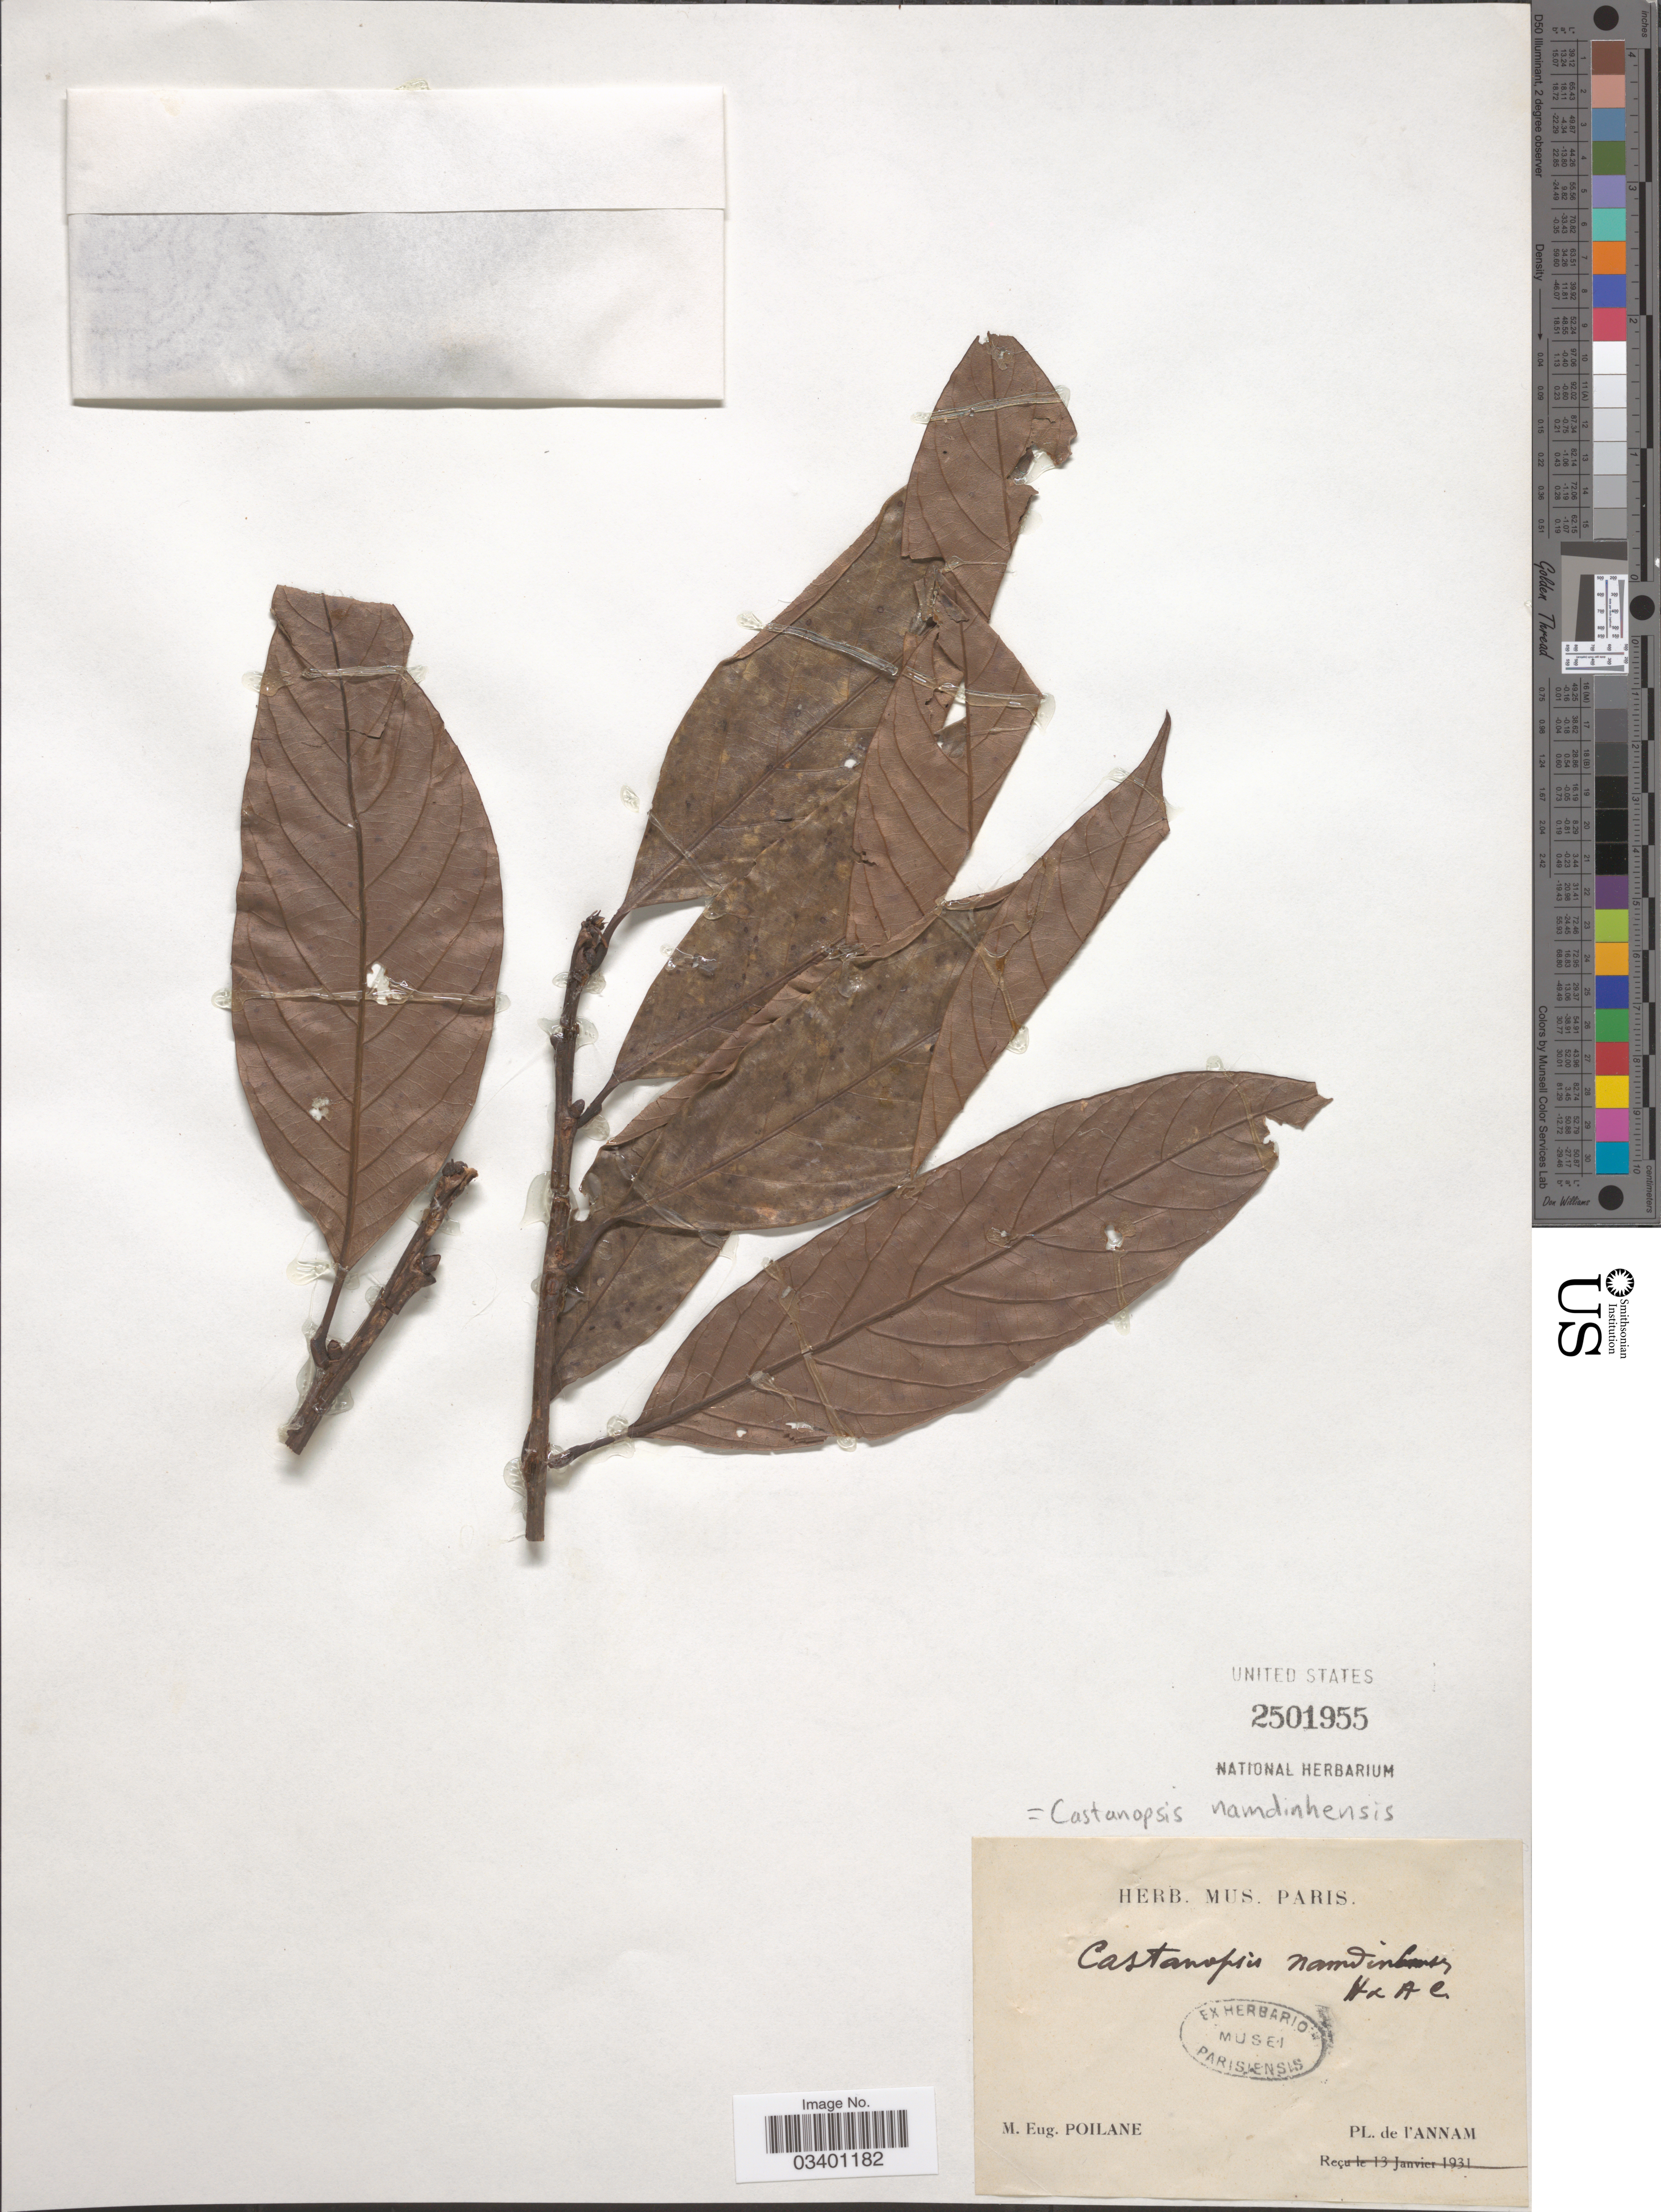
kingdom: Plantae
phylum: Tracheophyta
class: Magnoliopsida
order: Fagales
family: Fagaceae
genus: Castanopsis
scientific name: Castanopsis namdinhensis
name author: Hickel & A. Camus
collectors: M. Poilane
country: Vietnam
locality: Annam.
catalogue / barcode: US 2501955